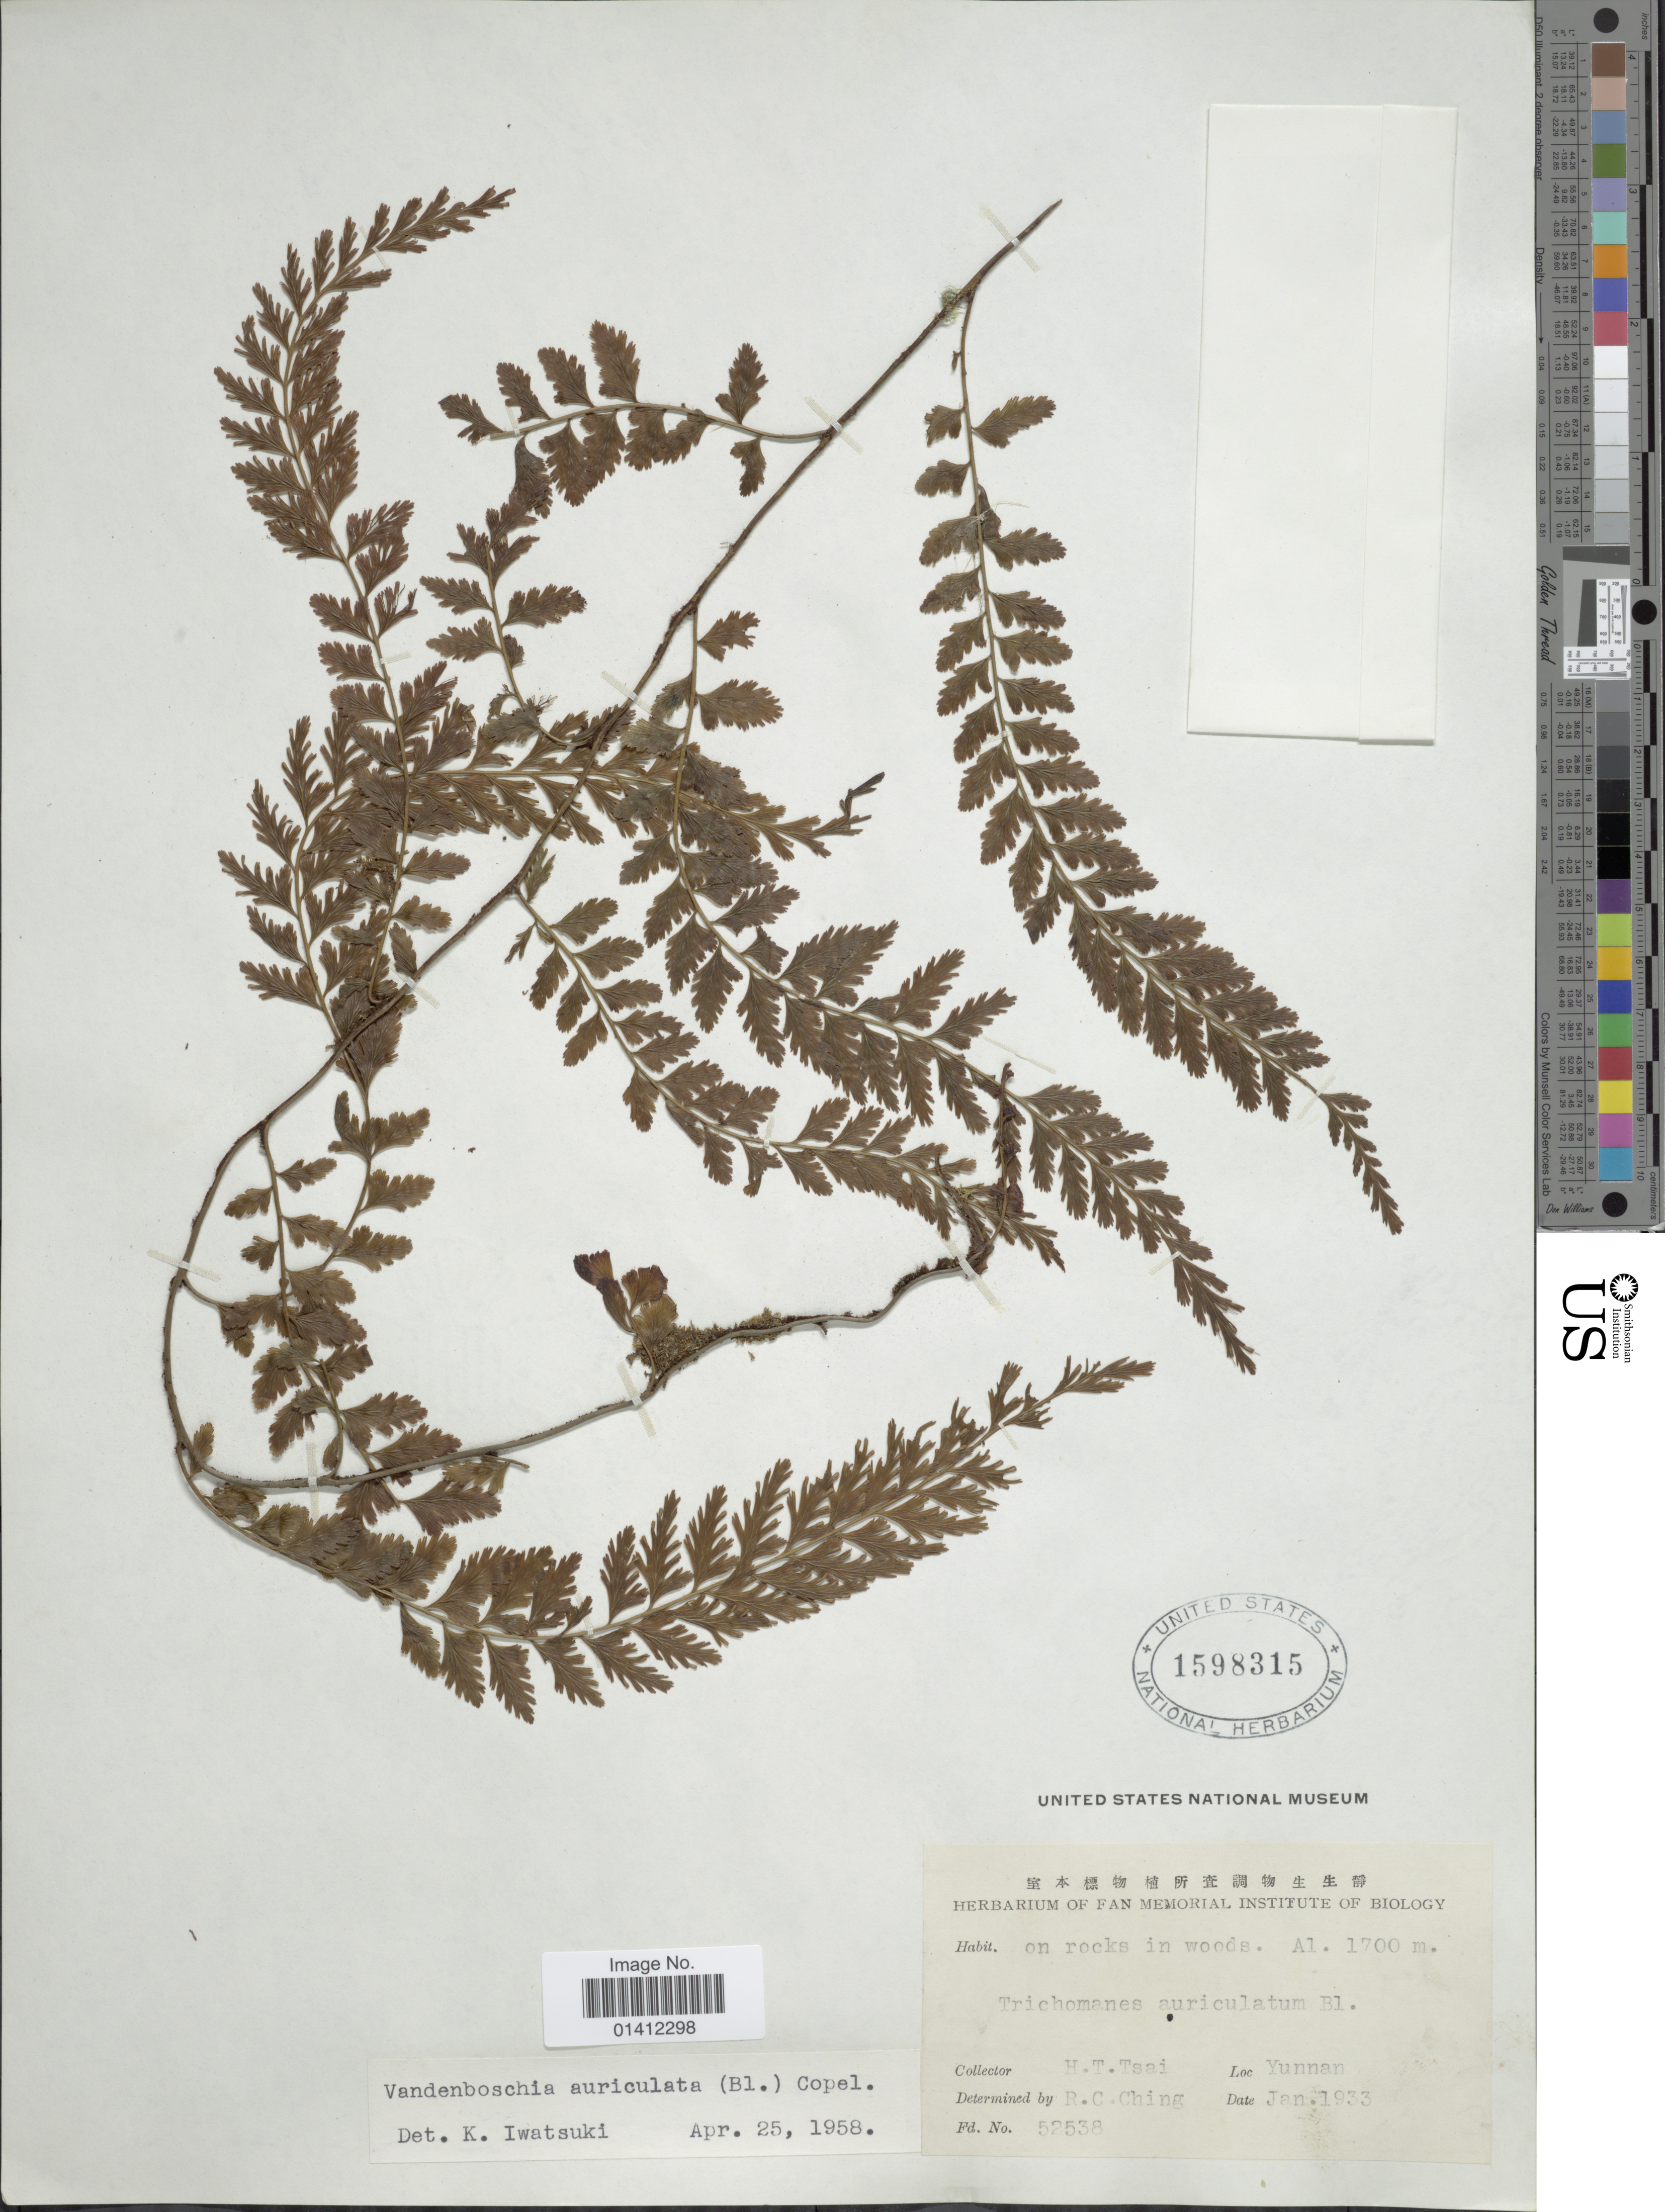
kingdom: Plantae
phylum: Tracheophyta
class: Polypodiopsida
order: Hymenophyllales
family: Hymenophyllaceae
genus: Vandenboschia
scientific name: Vandenboschia auriculata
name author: (Blume) Copel.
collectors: H. Tsai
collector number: Fd. 52538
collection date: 1933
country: China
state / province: Yunnan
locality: On rocks in woods.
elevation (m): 1700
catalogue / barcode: US 1598315